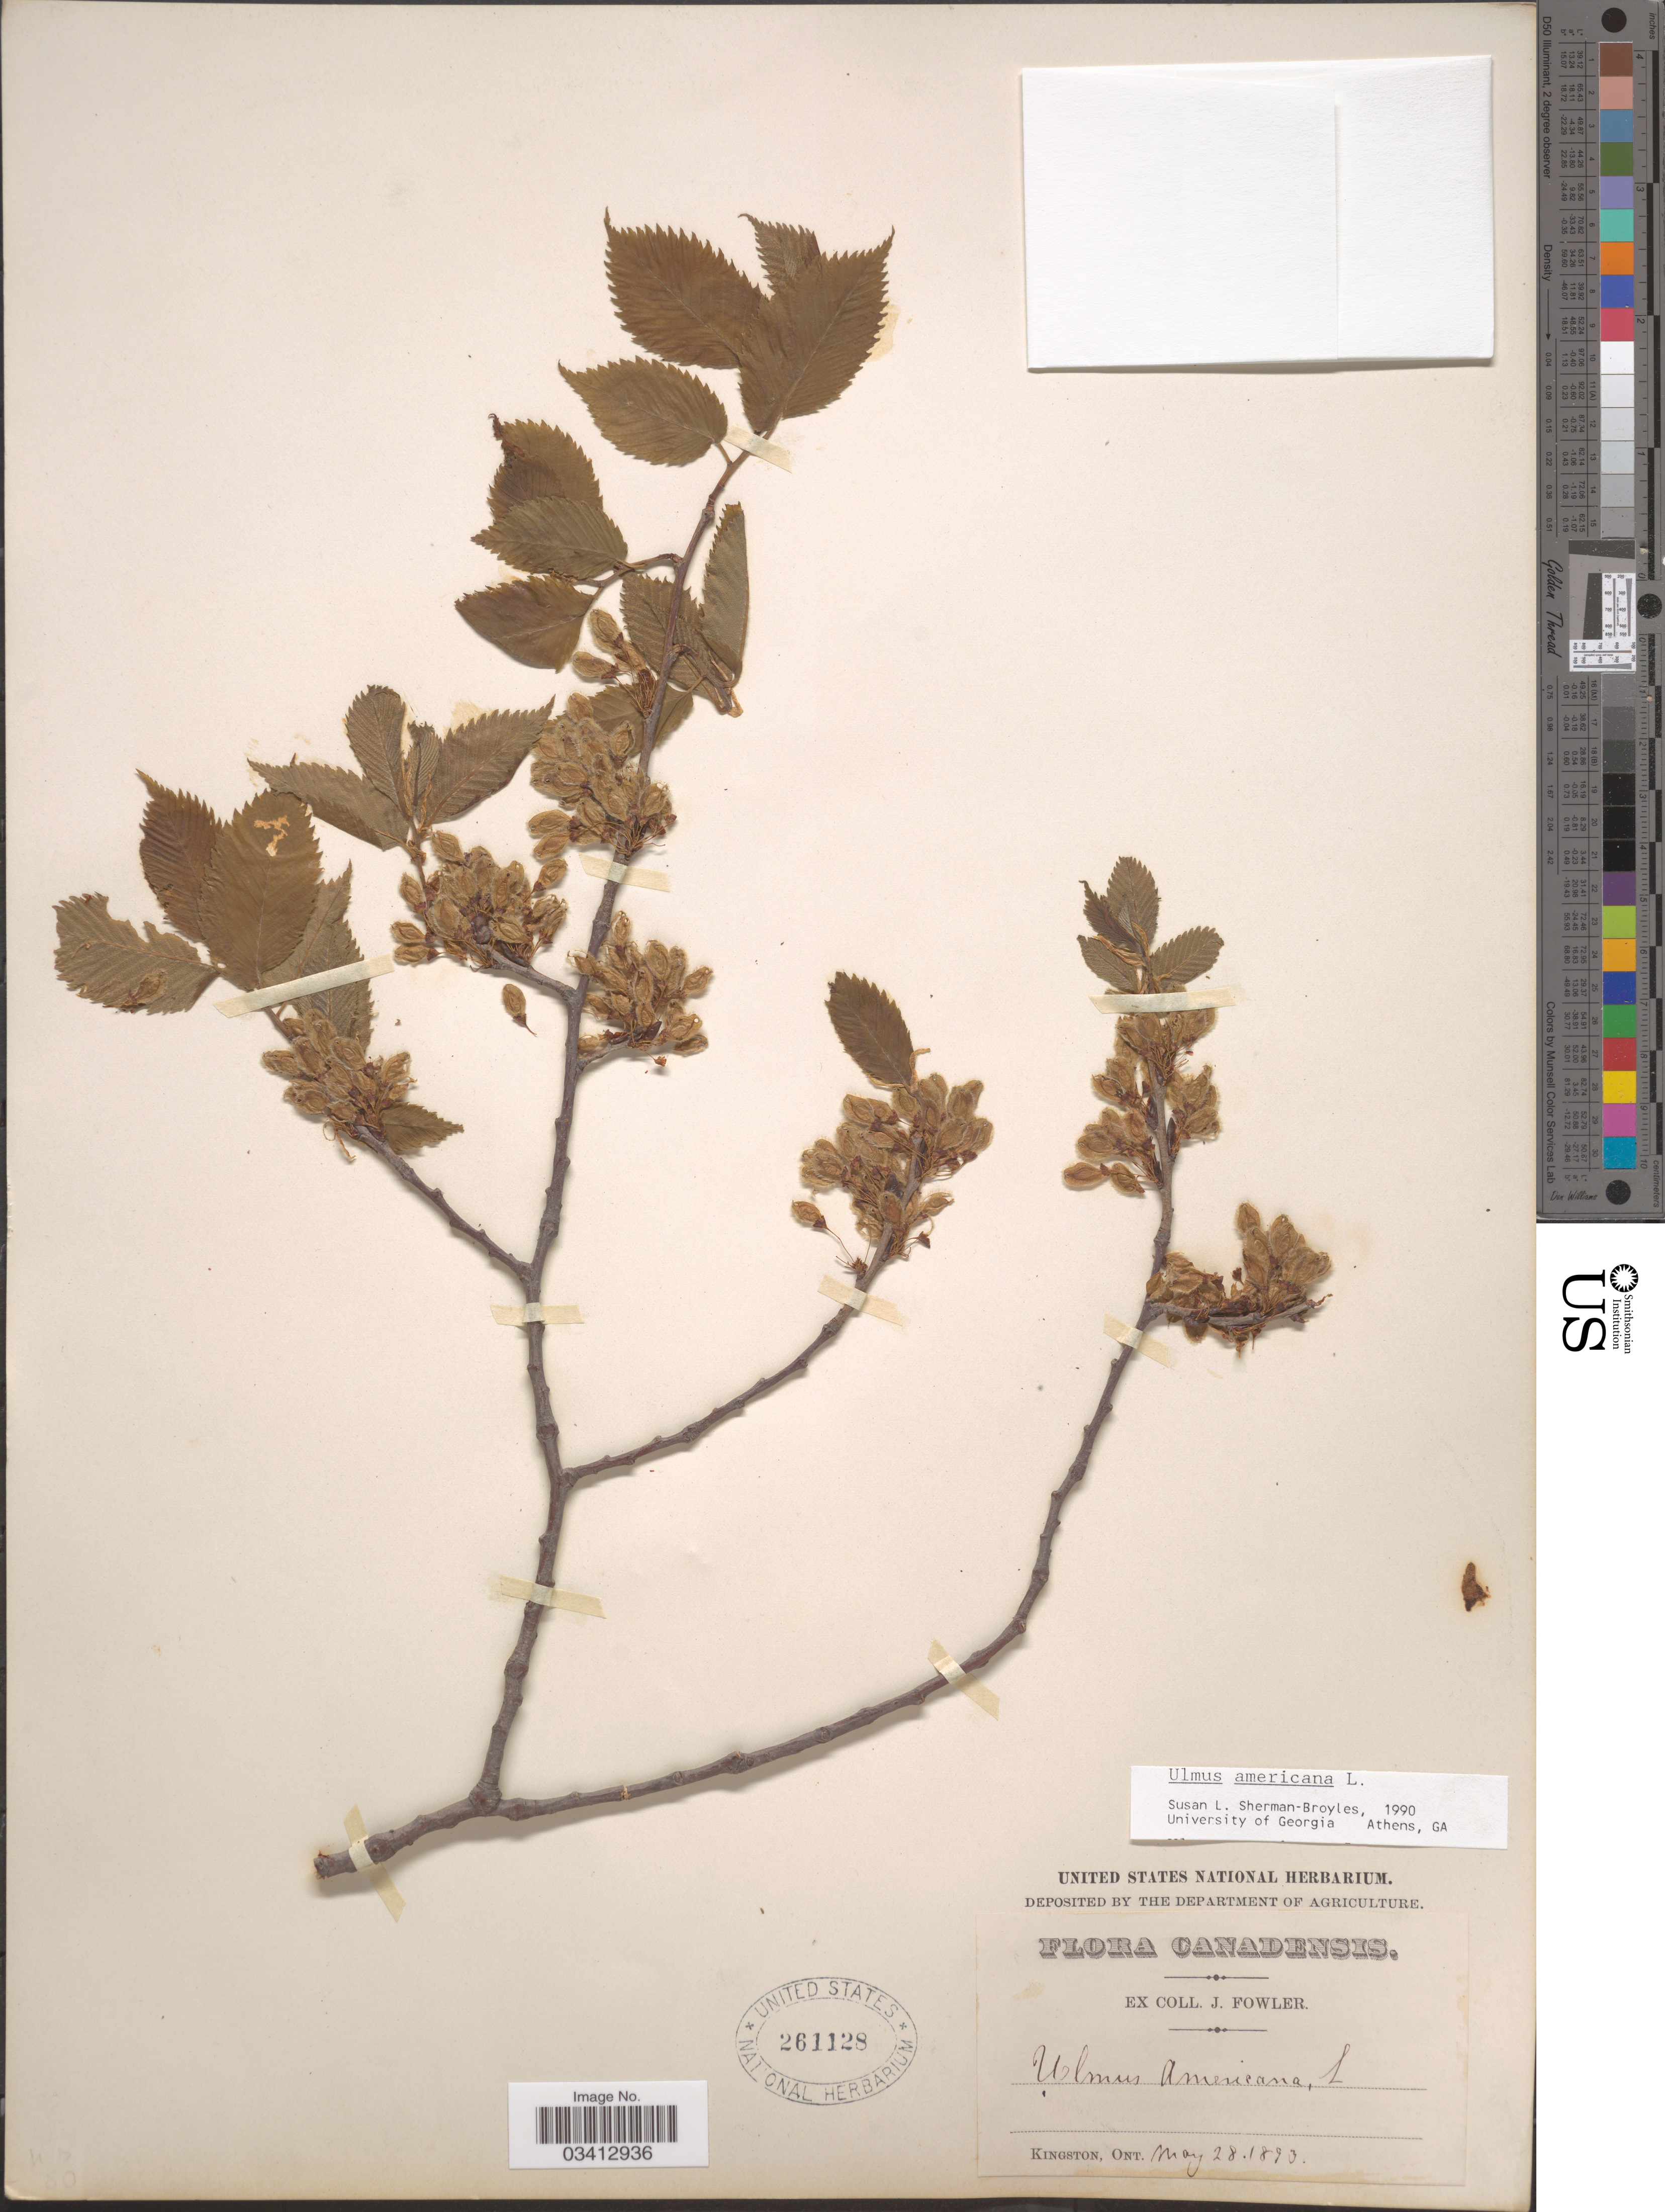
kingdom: Plantae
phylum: Tracheophyta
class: Magnoliopsida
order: Rosales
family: Ulmaceae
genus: Ulmus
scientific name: Ulmus americana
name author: L.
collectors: J. Fowler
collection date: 1893-05-28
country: Canada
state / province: Ontario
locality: Kingston.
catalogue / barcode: US 261128